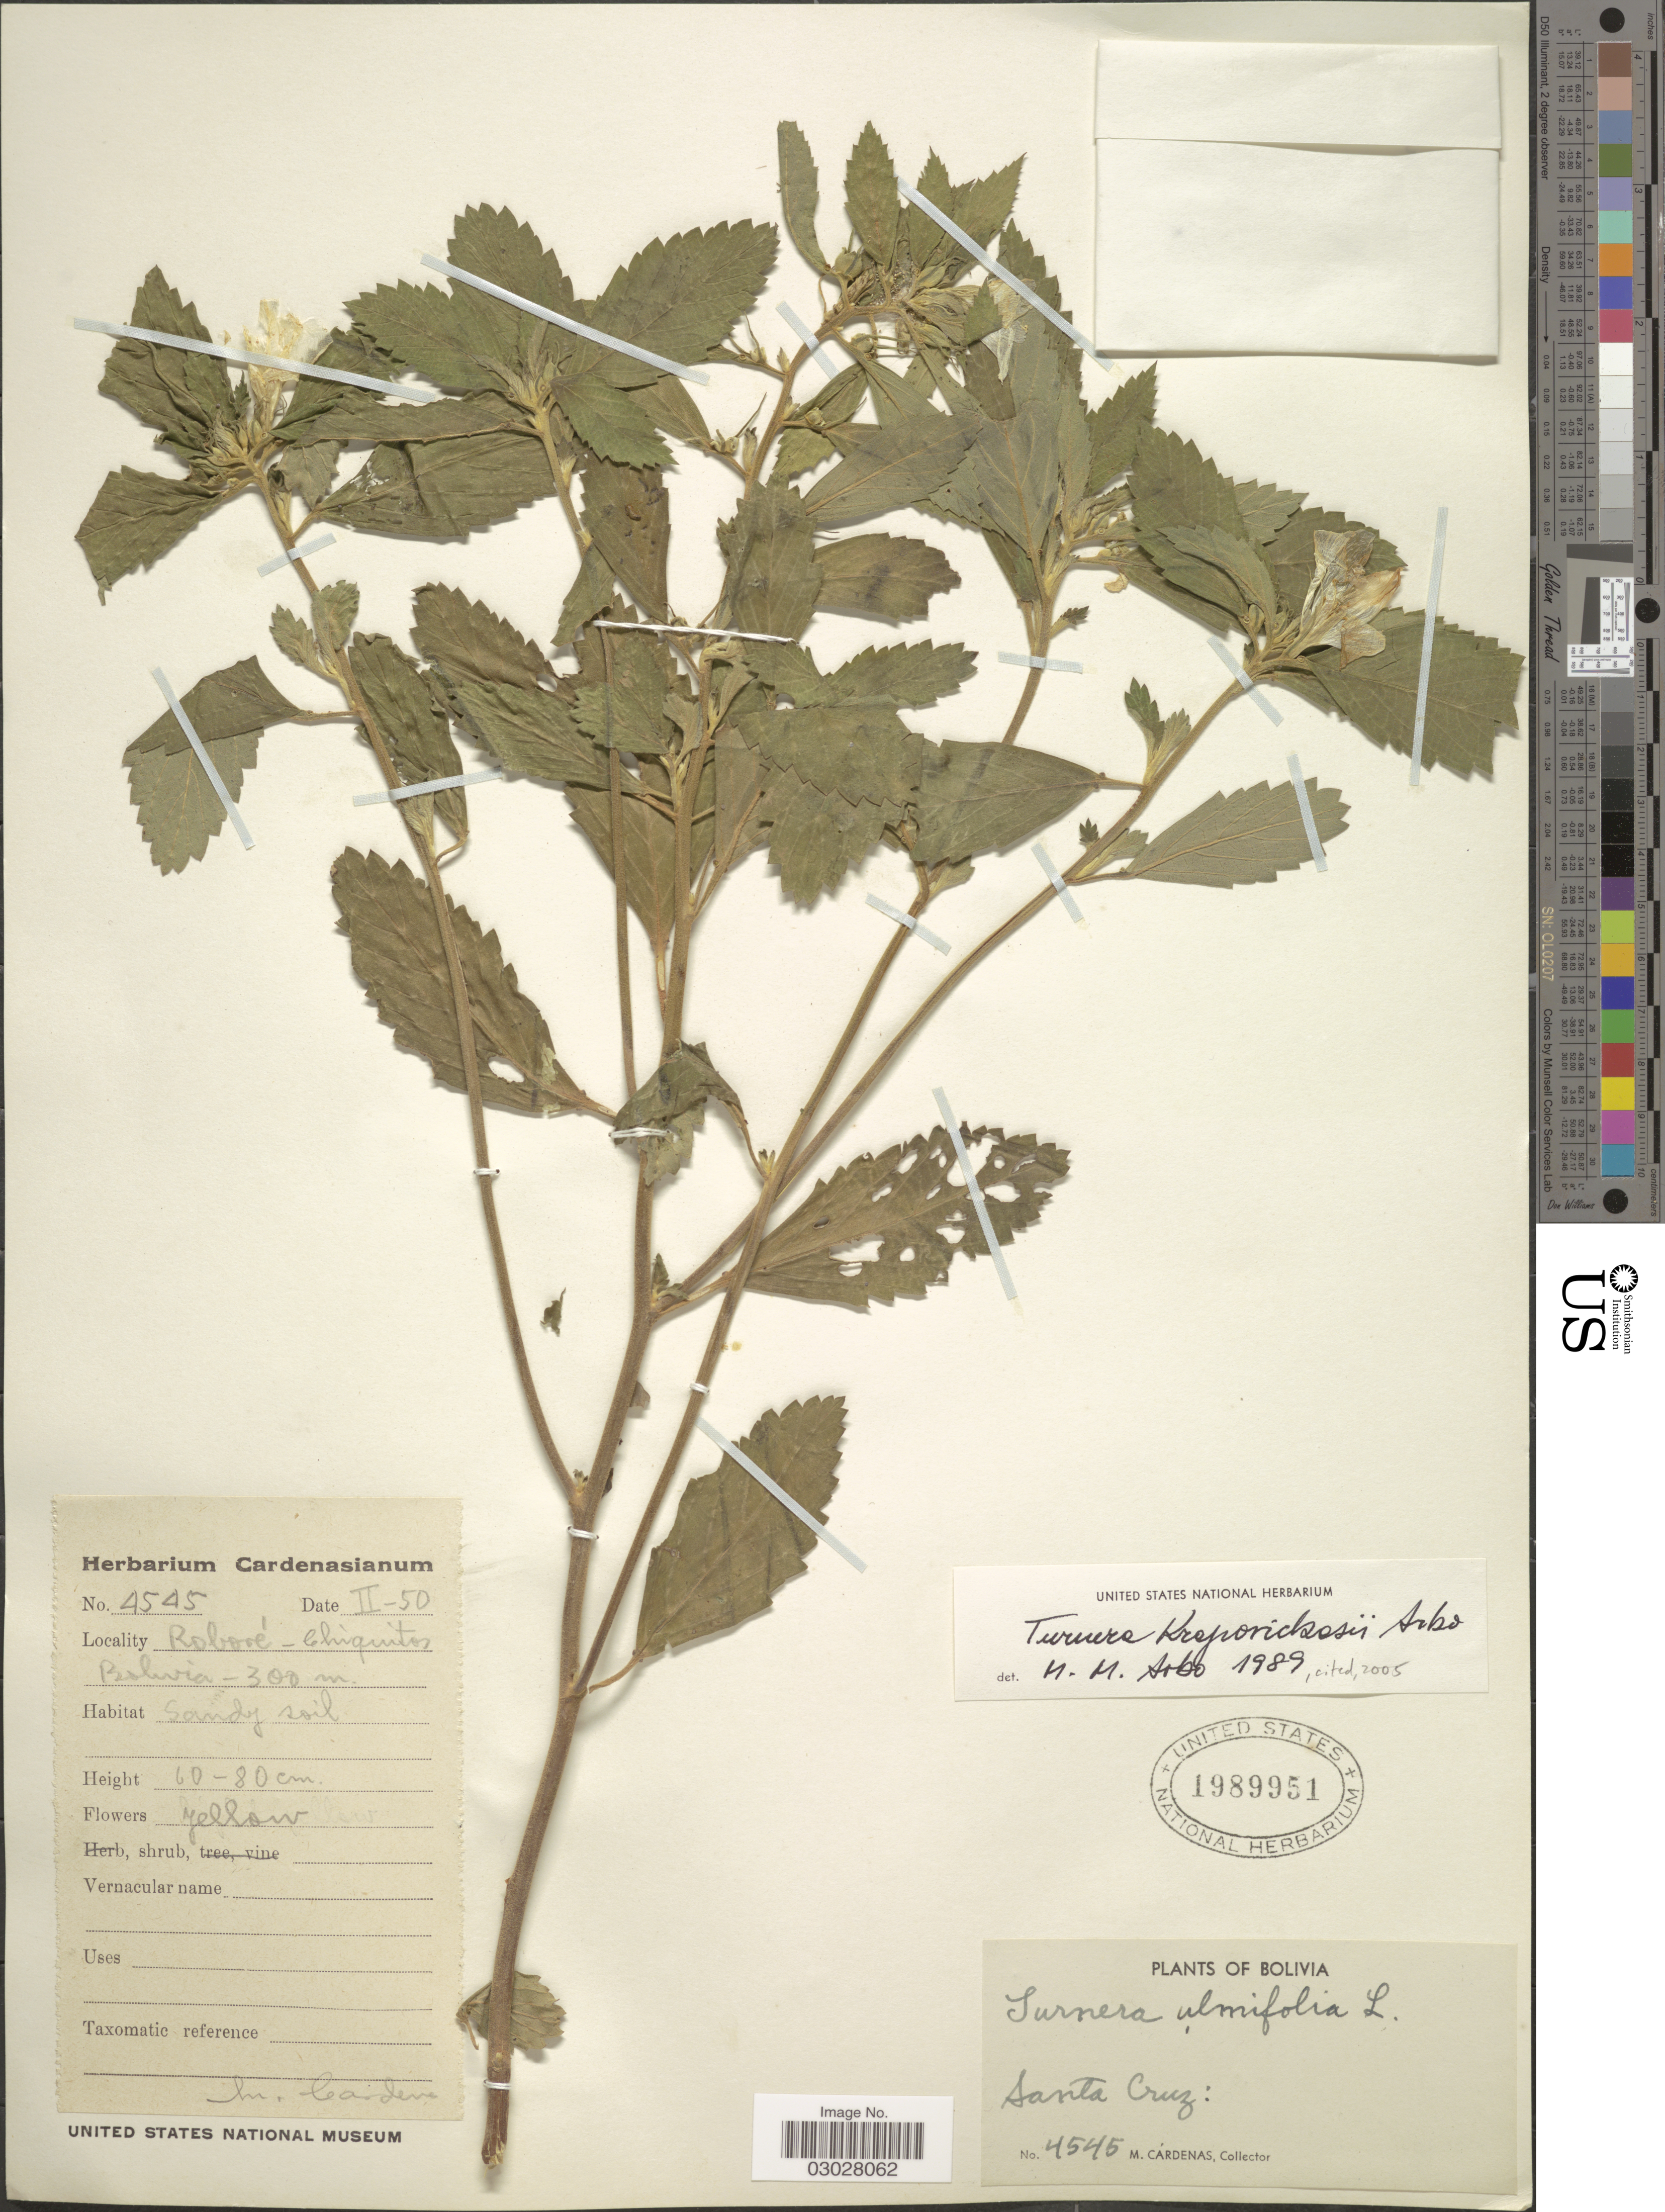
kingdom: Plantae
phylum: Tracheophyta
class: Magnoliopsida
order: Malpighiales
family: Turneraceae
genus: Turnera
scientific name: Turnera krapovickasii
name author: Arbo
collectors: M. Cárdenas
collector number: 4545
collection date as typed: Transcribed d/m/y: /2/50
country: Bolivia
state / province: Santa Cruz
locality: Roboré - Chiquitos.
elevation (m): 300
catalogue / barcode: US 1989951